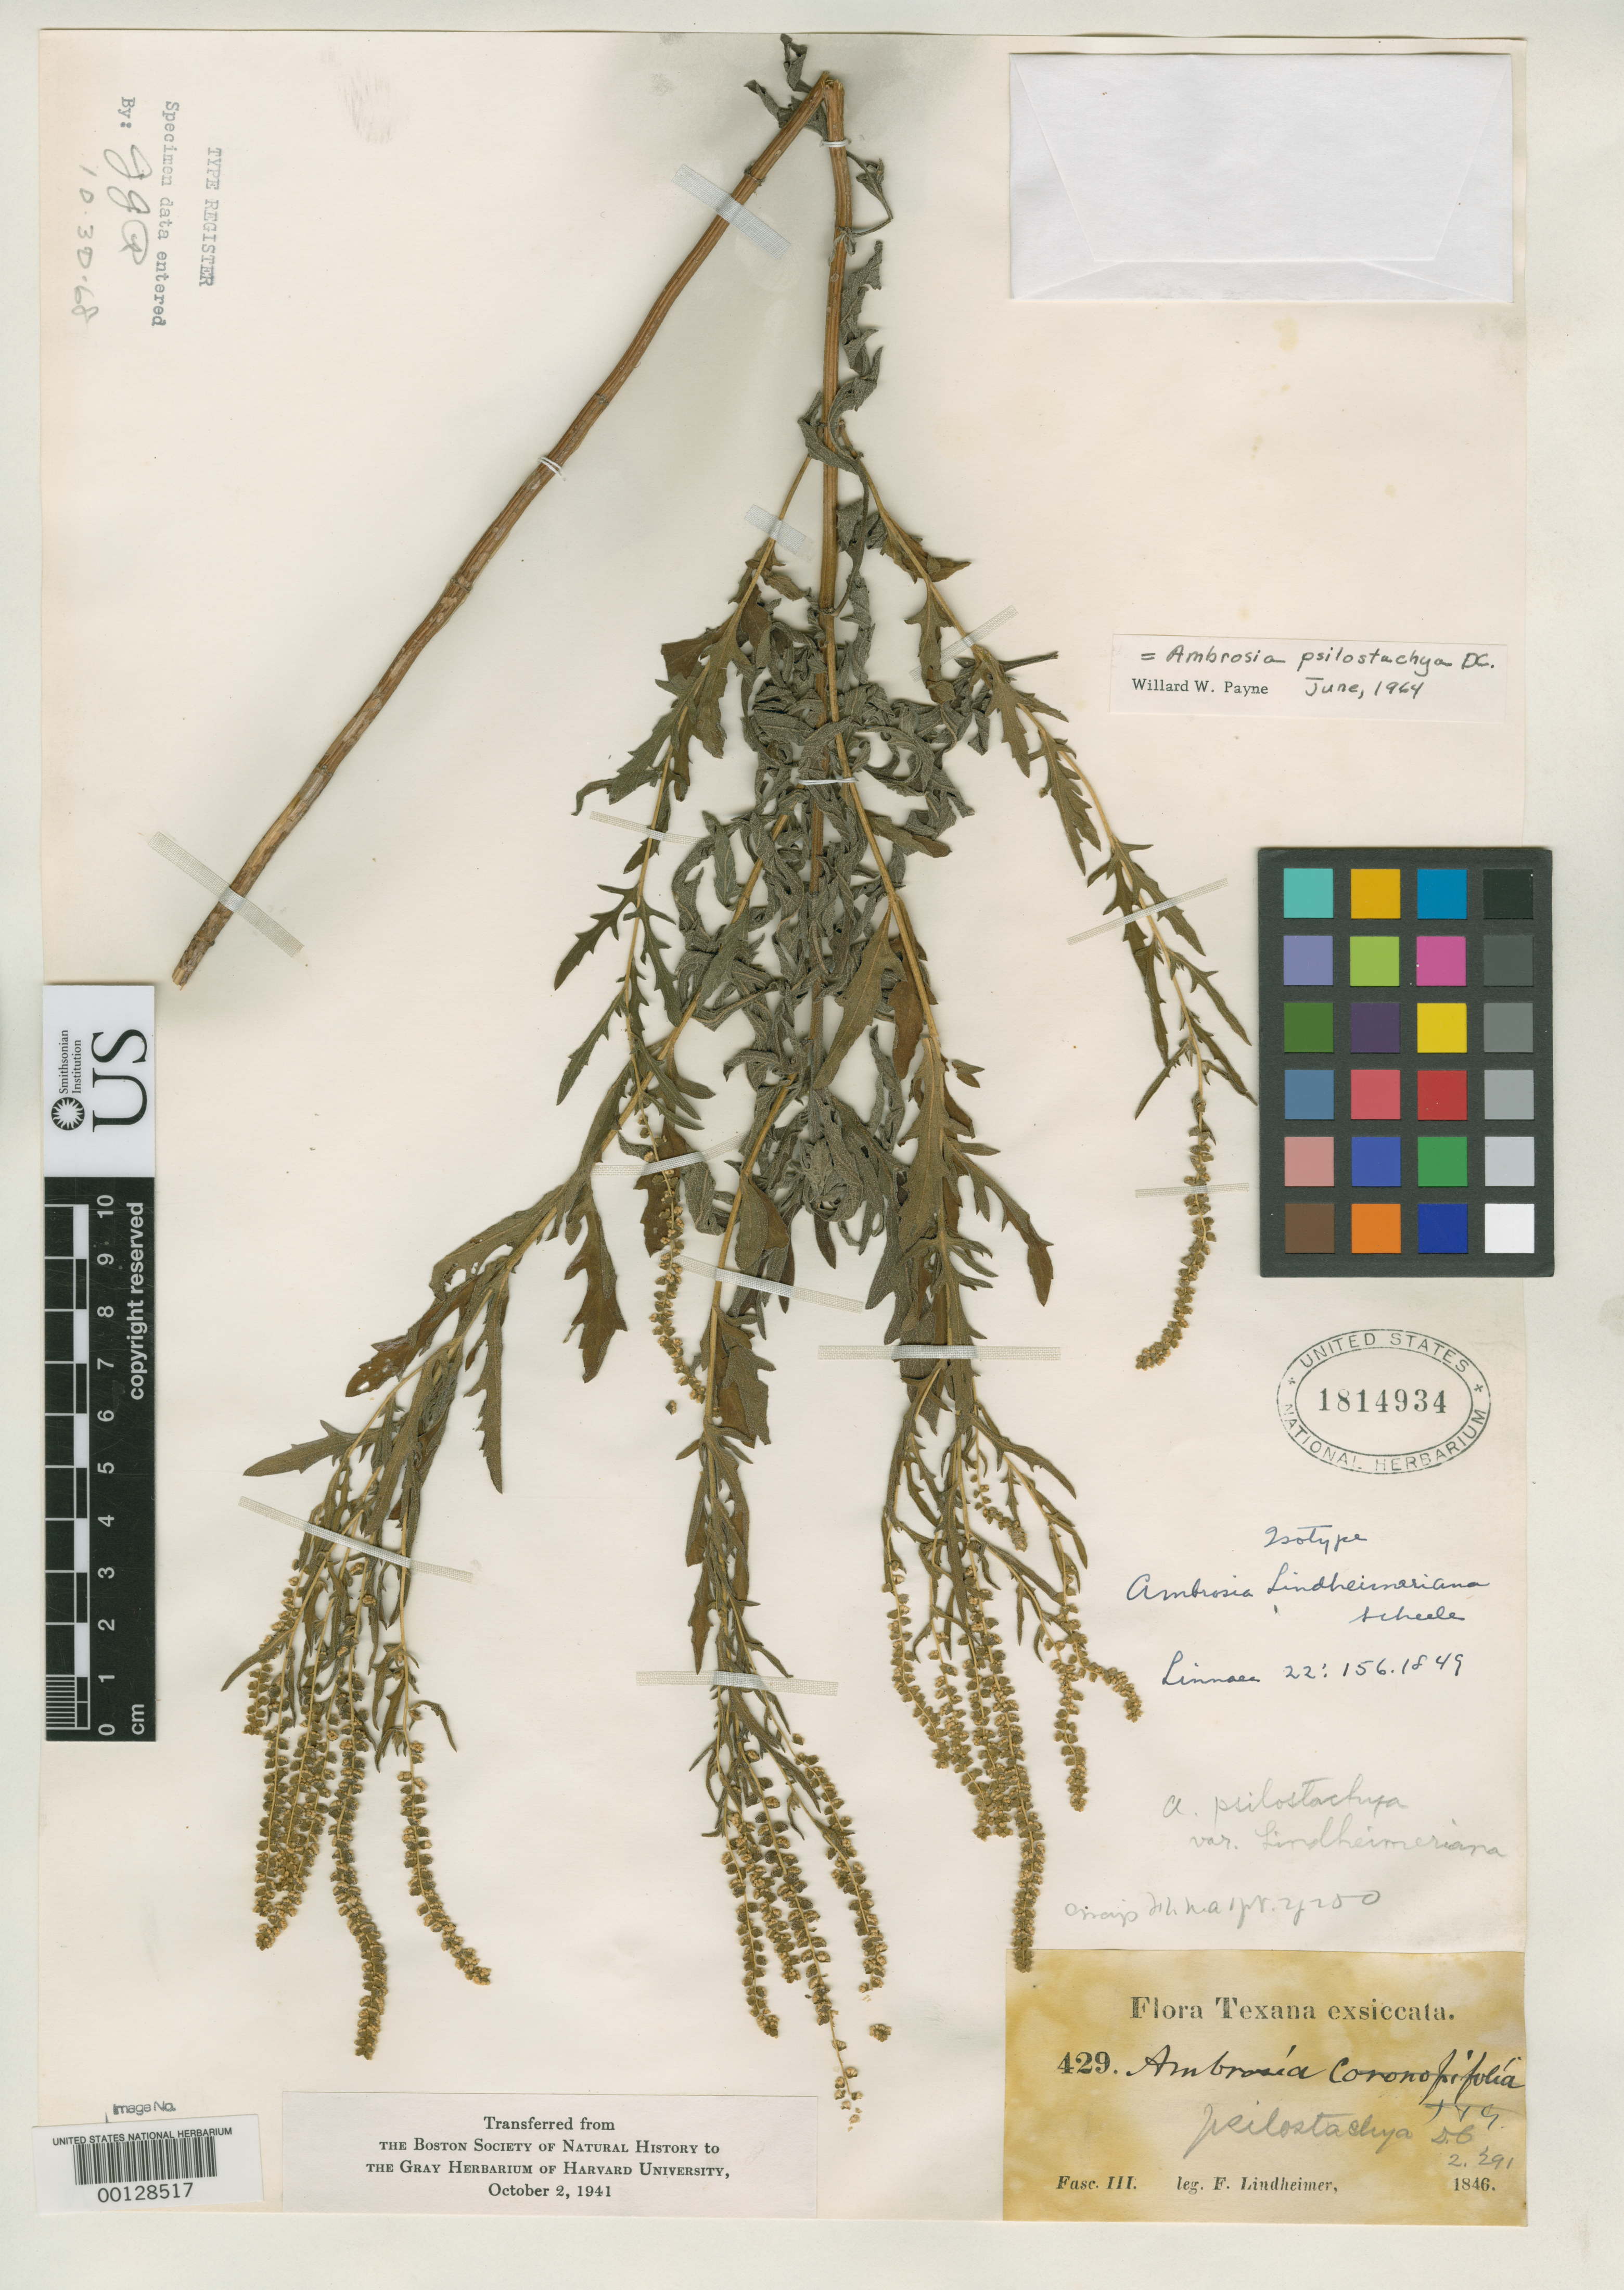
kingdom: Plantae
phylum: Tracheophyta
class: Magnoliopsida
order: Asterales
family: Asteraceae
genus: Ambrosia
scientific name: Ambrosia lindheimeriana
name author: Scheele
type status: Isotype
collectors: F. J. Lindheimer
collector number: III 429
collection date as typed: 1846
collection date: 1846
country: United States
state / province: Texas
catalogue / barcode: US 1814934